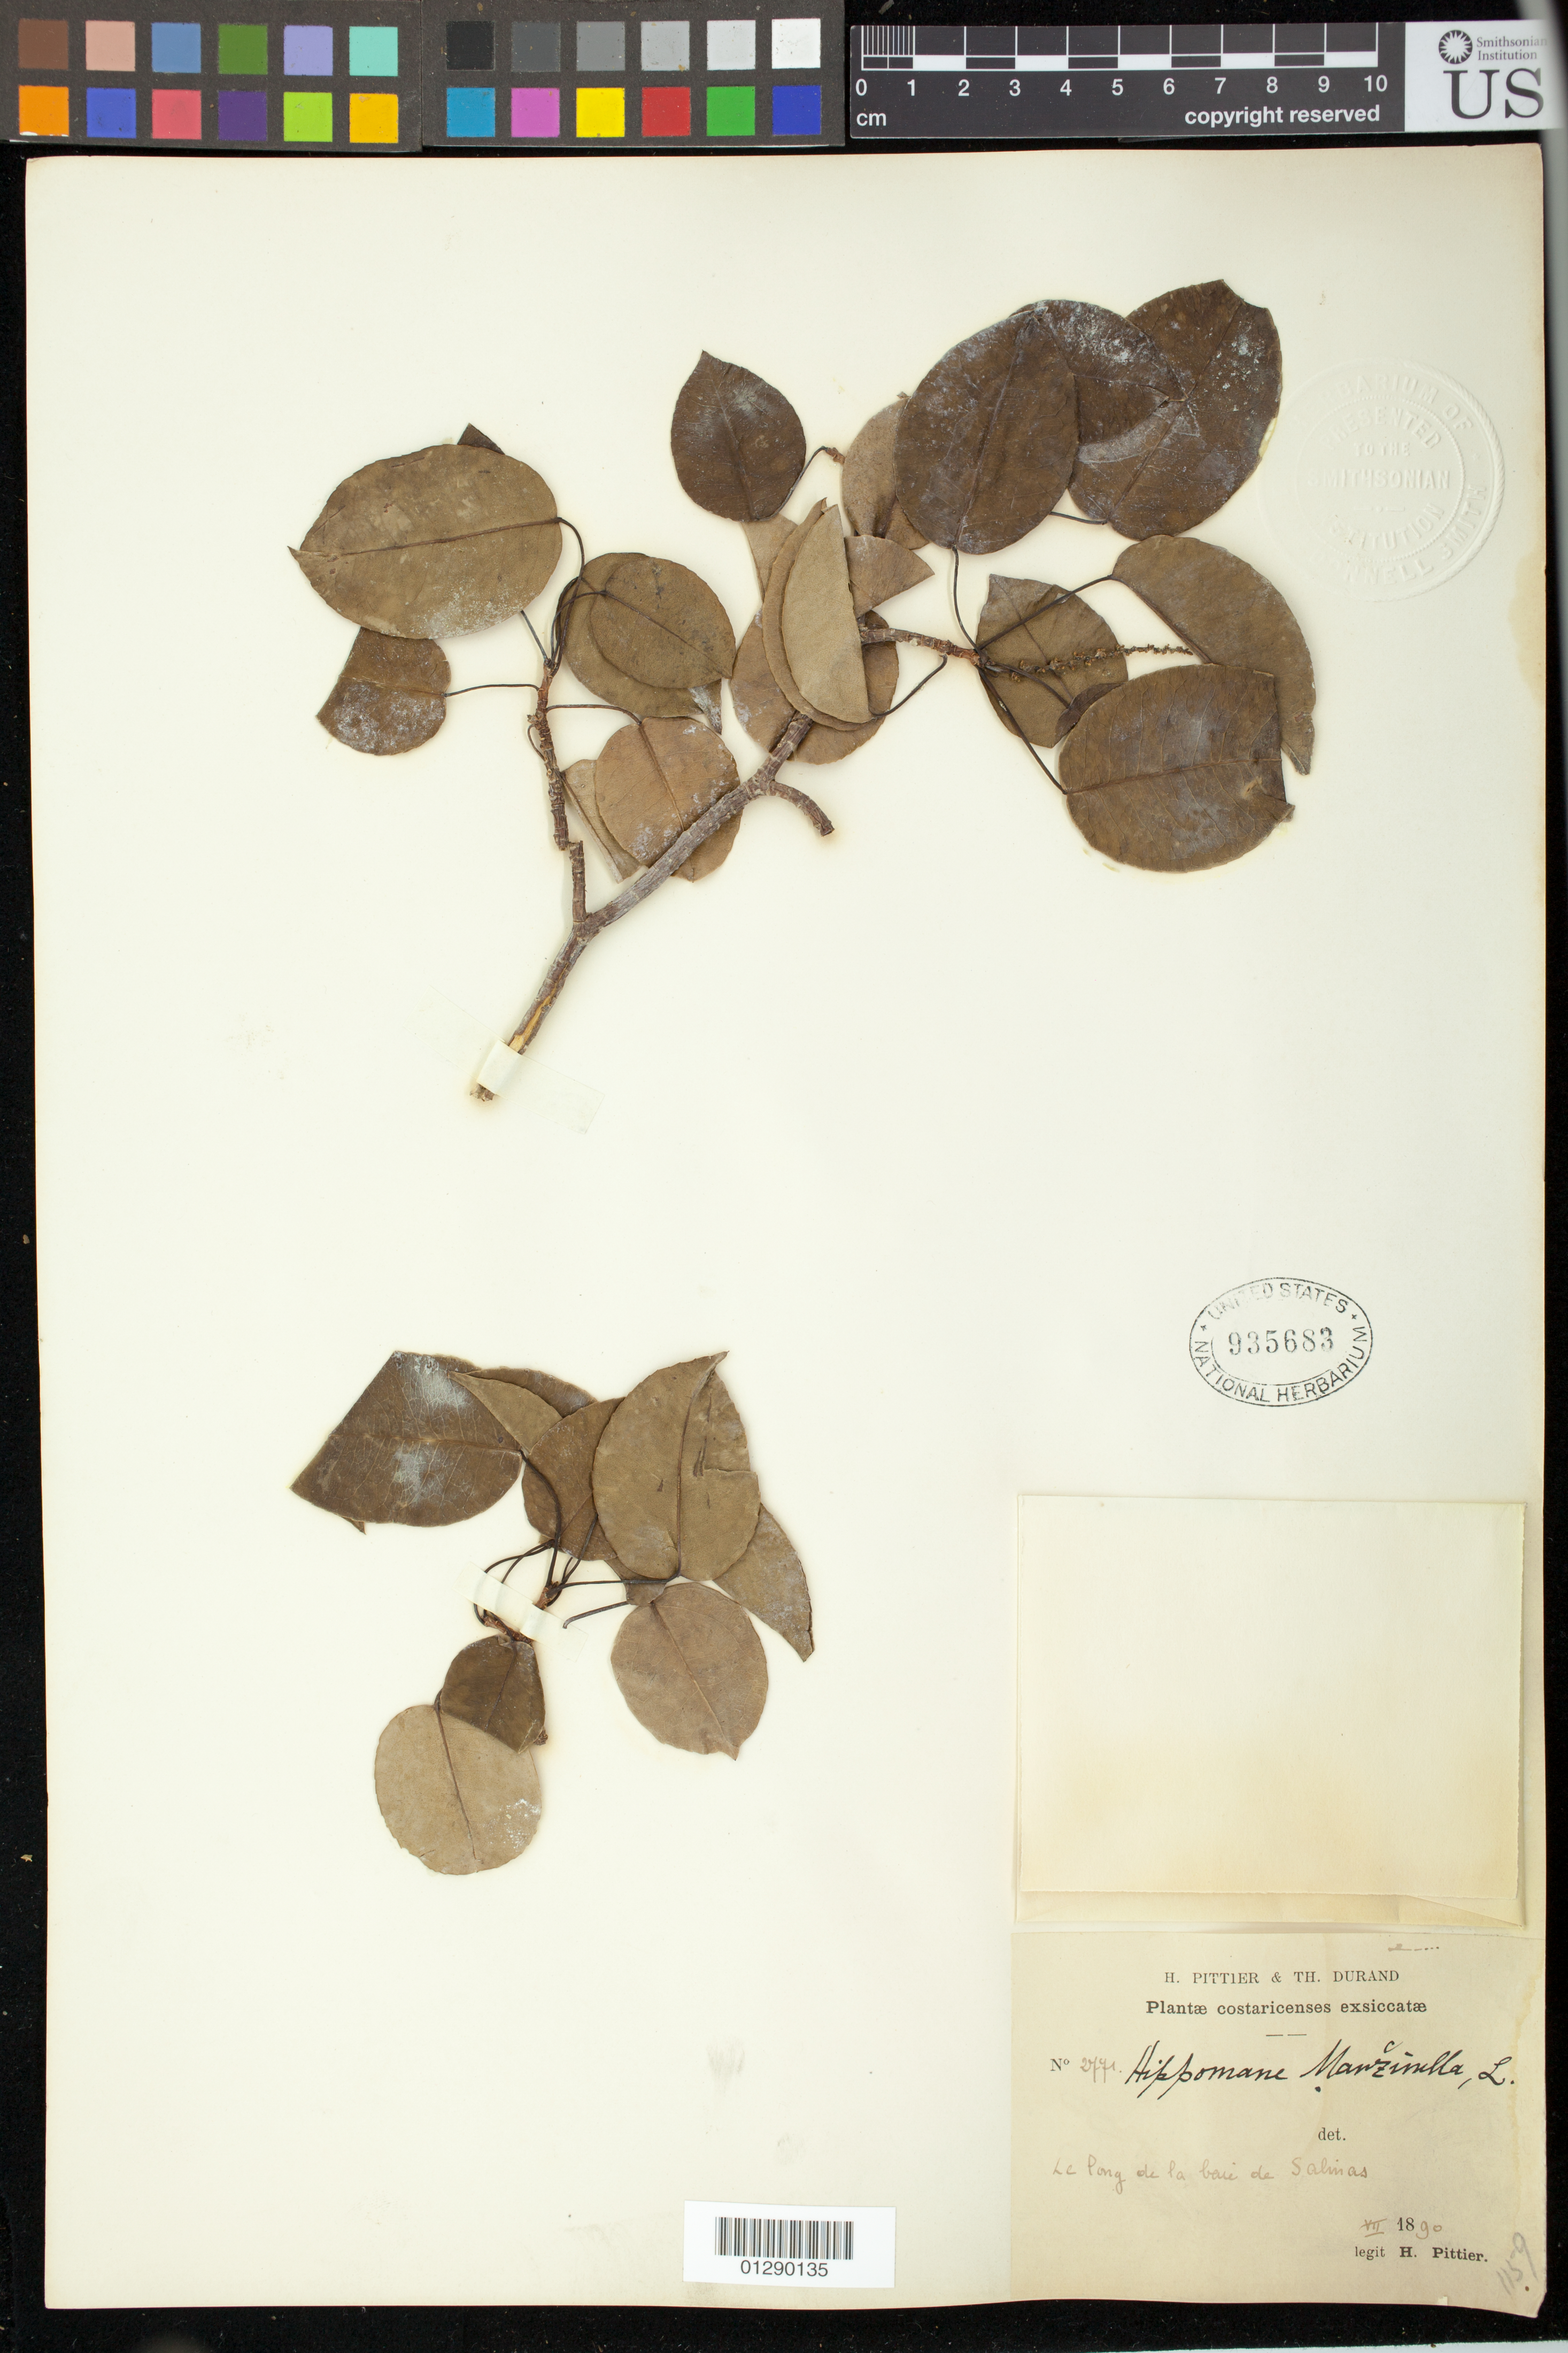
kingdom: Plantae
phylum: Tracheophyta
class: Magnoliopsida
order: Malpighiales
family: Euphorbiaceae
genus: Hippomane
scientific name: Hippomane mancinella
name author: L.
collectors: H. F. Pittier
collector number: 2771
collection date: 1890-07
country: Costa Rica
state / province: Guanacaste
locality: Le Pong de la baie de Salinas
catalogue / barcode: US 935683